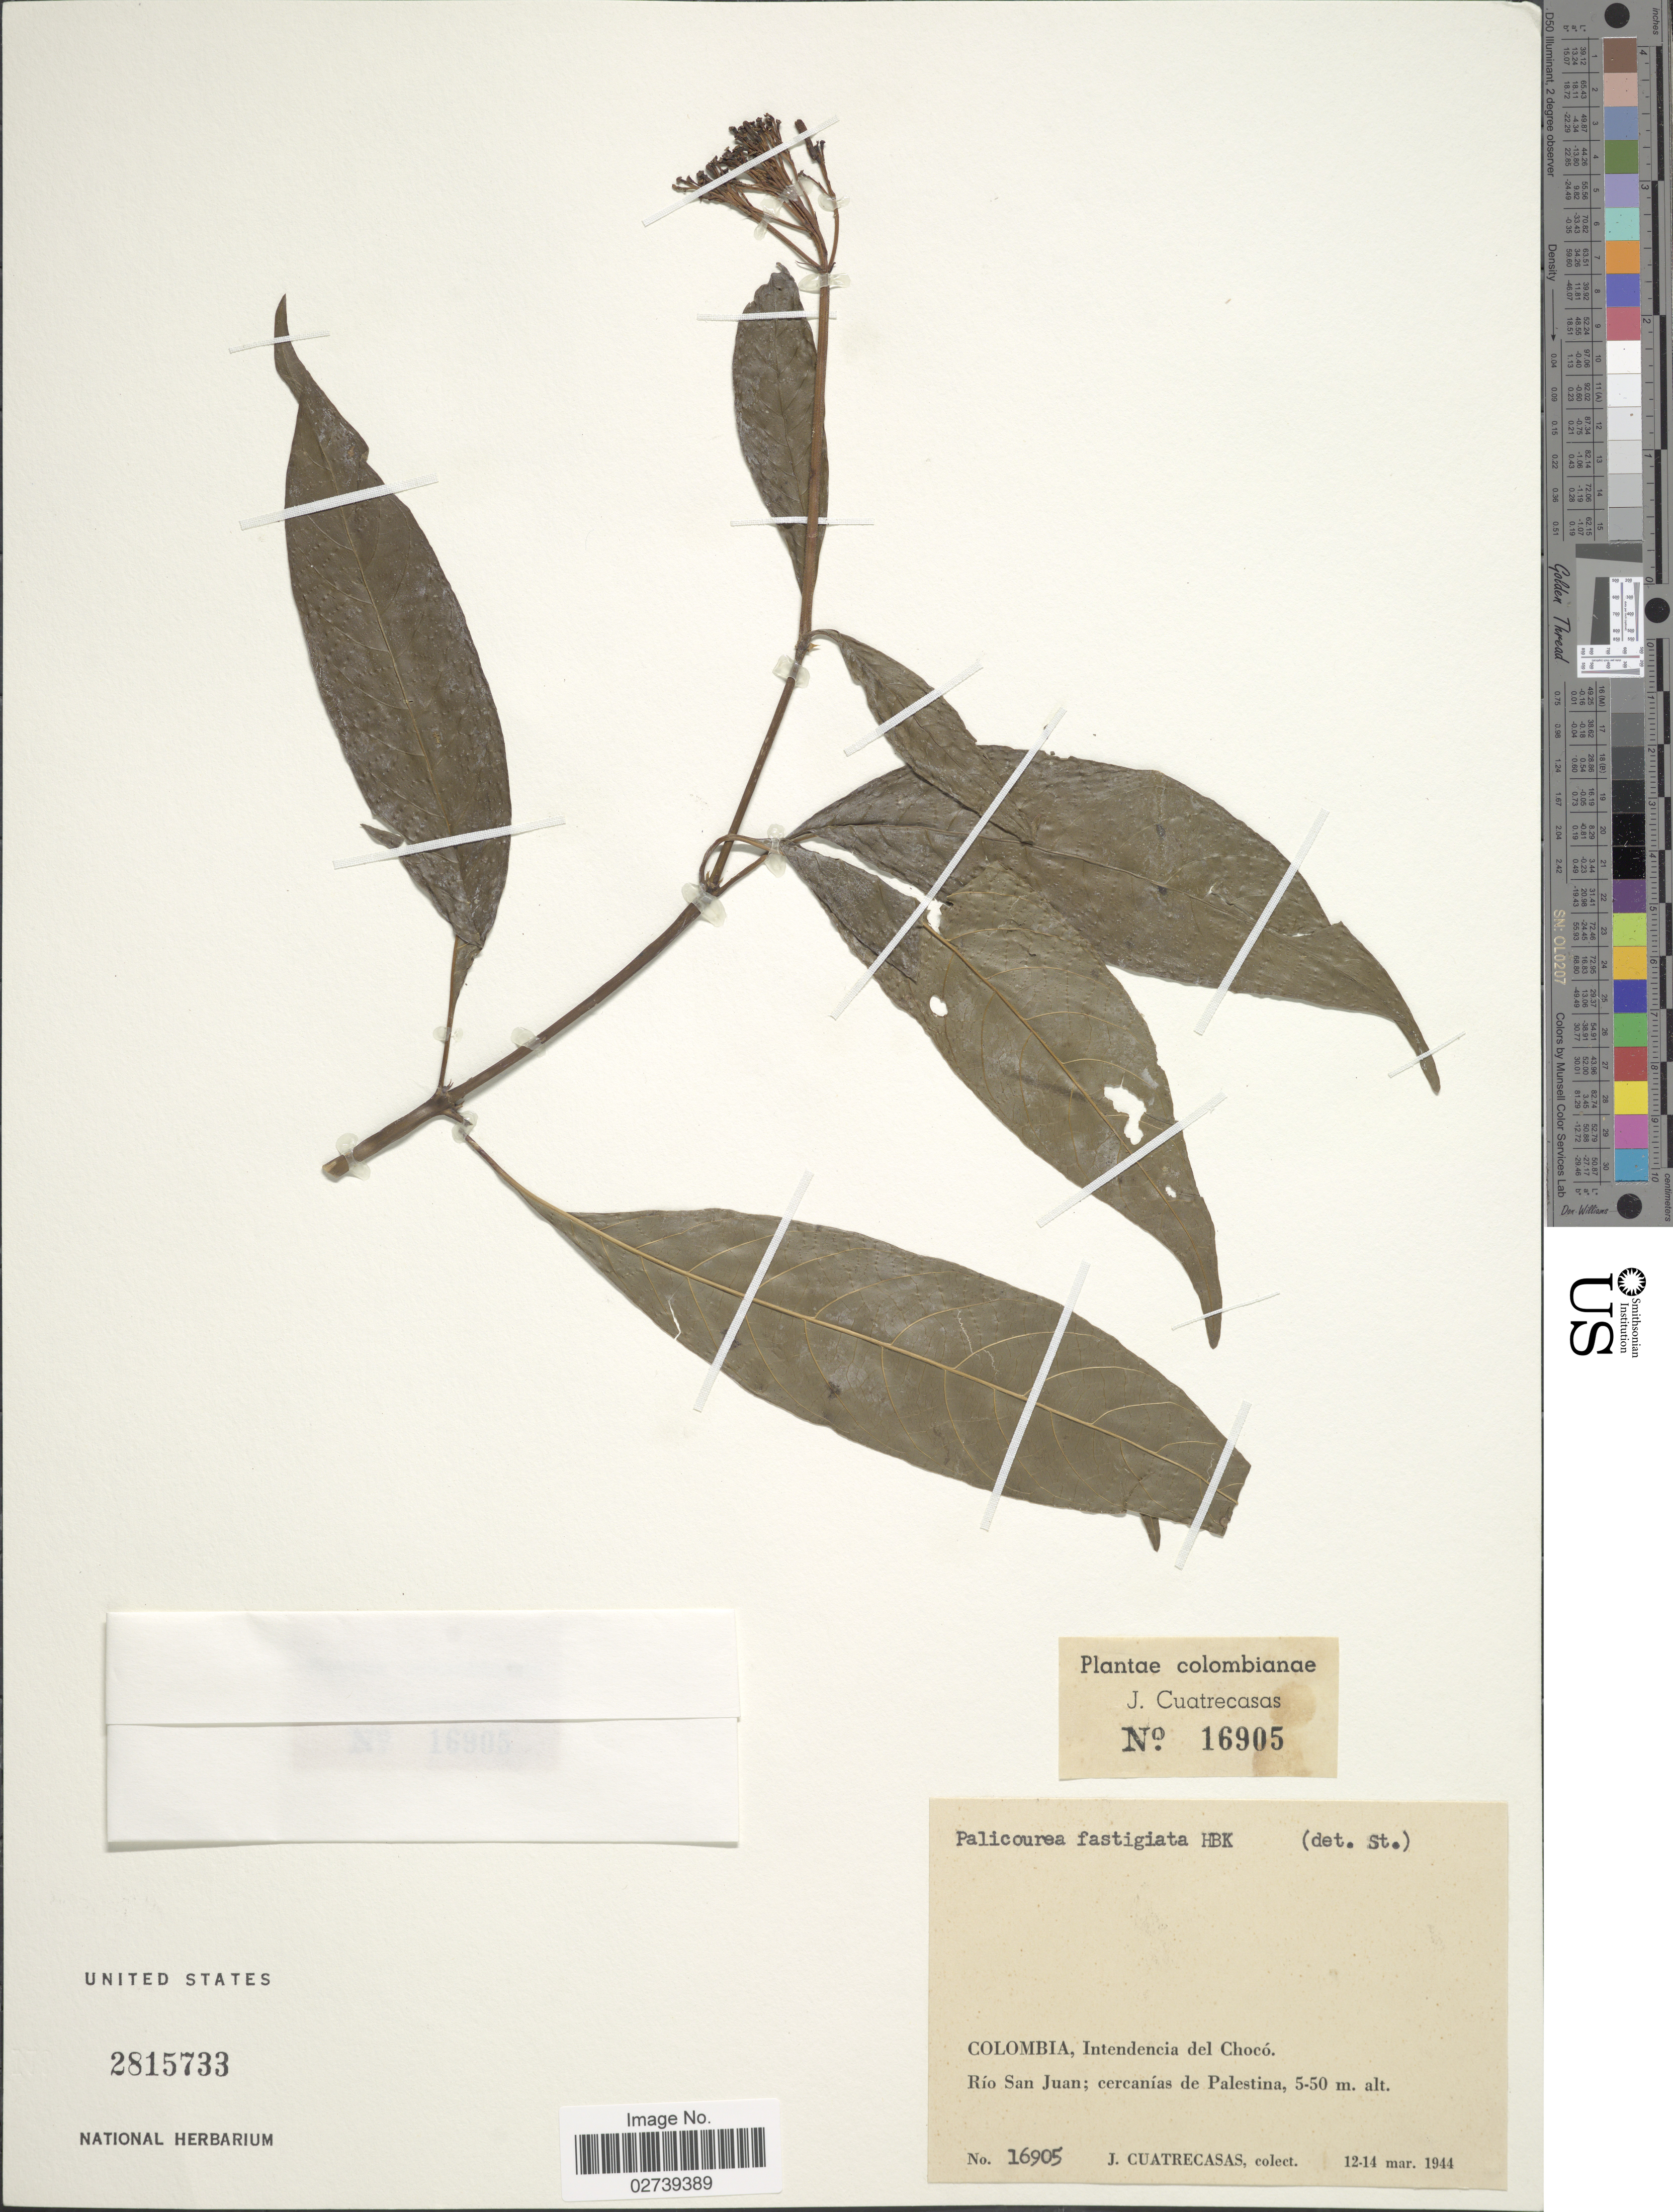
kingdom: Plantae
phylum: Tracheophyta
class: Magnoliopsida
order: Gentianales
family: Rubiaceae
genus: Palicourea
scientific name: Palicourea crocea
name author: (Sw.) Schult.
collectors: J. Cuatrecasas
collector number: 16905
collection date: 1944-03-12/1944-03-14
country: Colombia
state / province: Chocó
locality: Colombianae, Intendencia del Choco, Rio San Juan; cercanias de Palestina.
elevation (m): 5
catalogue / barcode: US 2815733